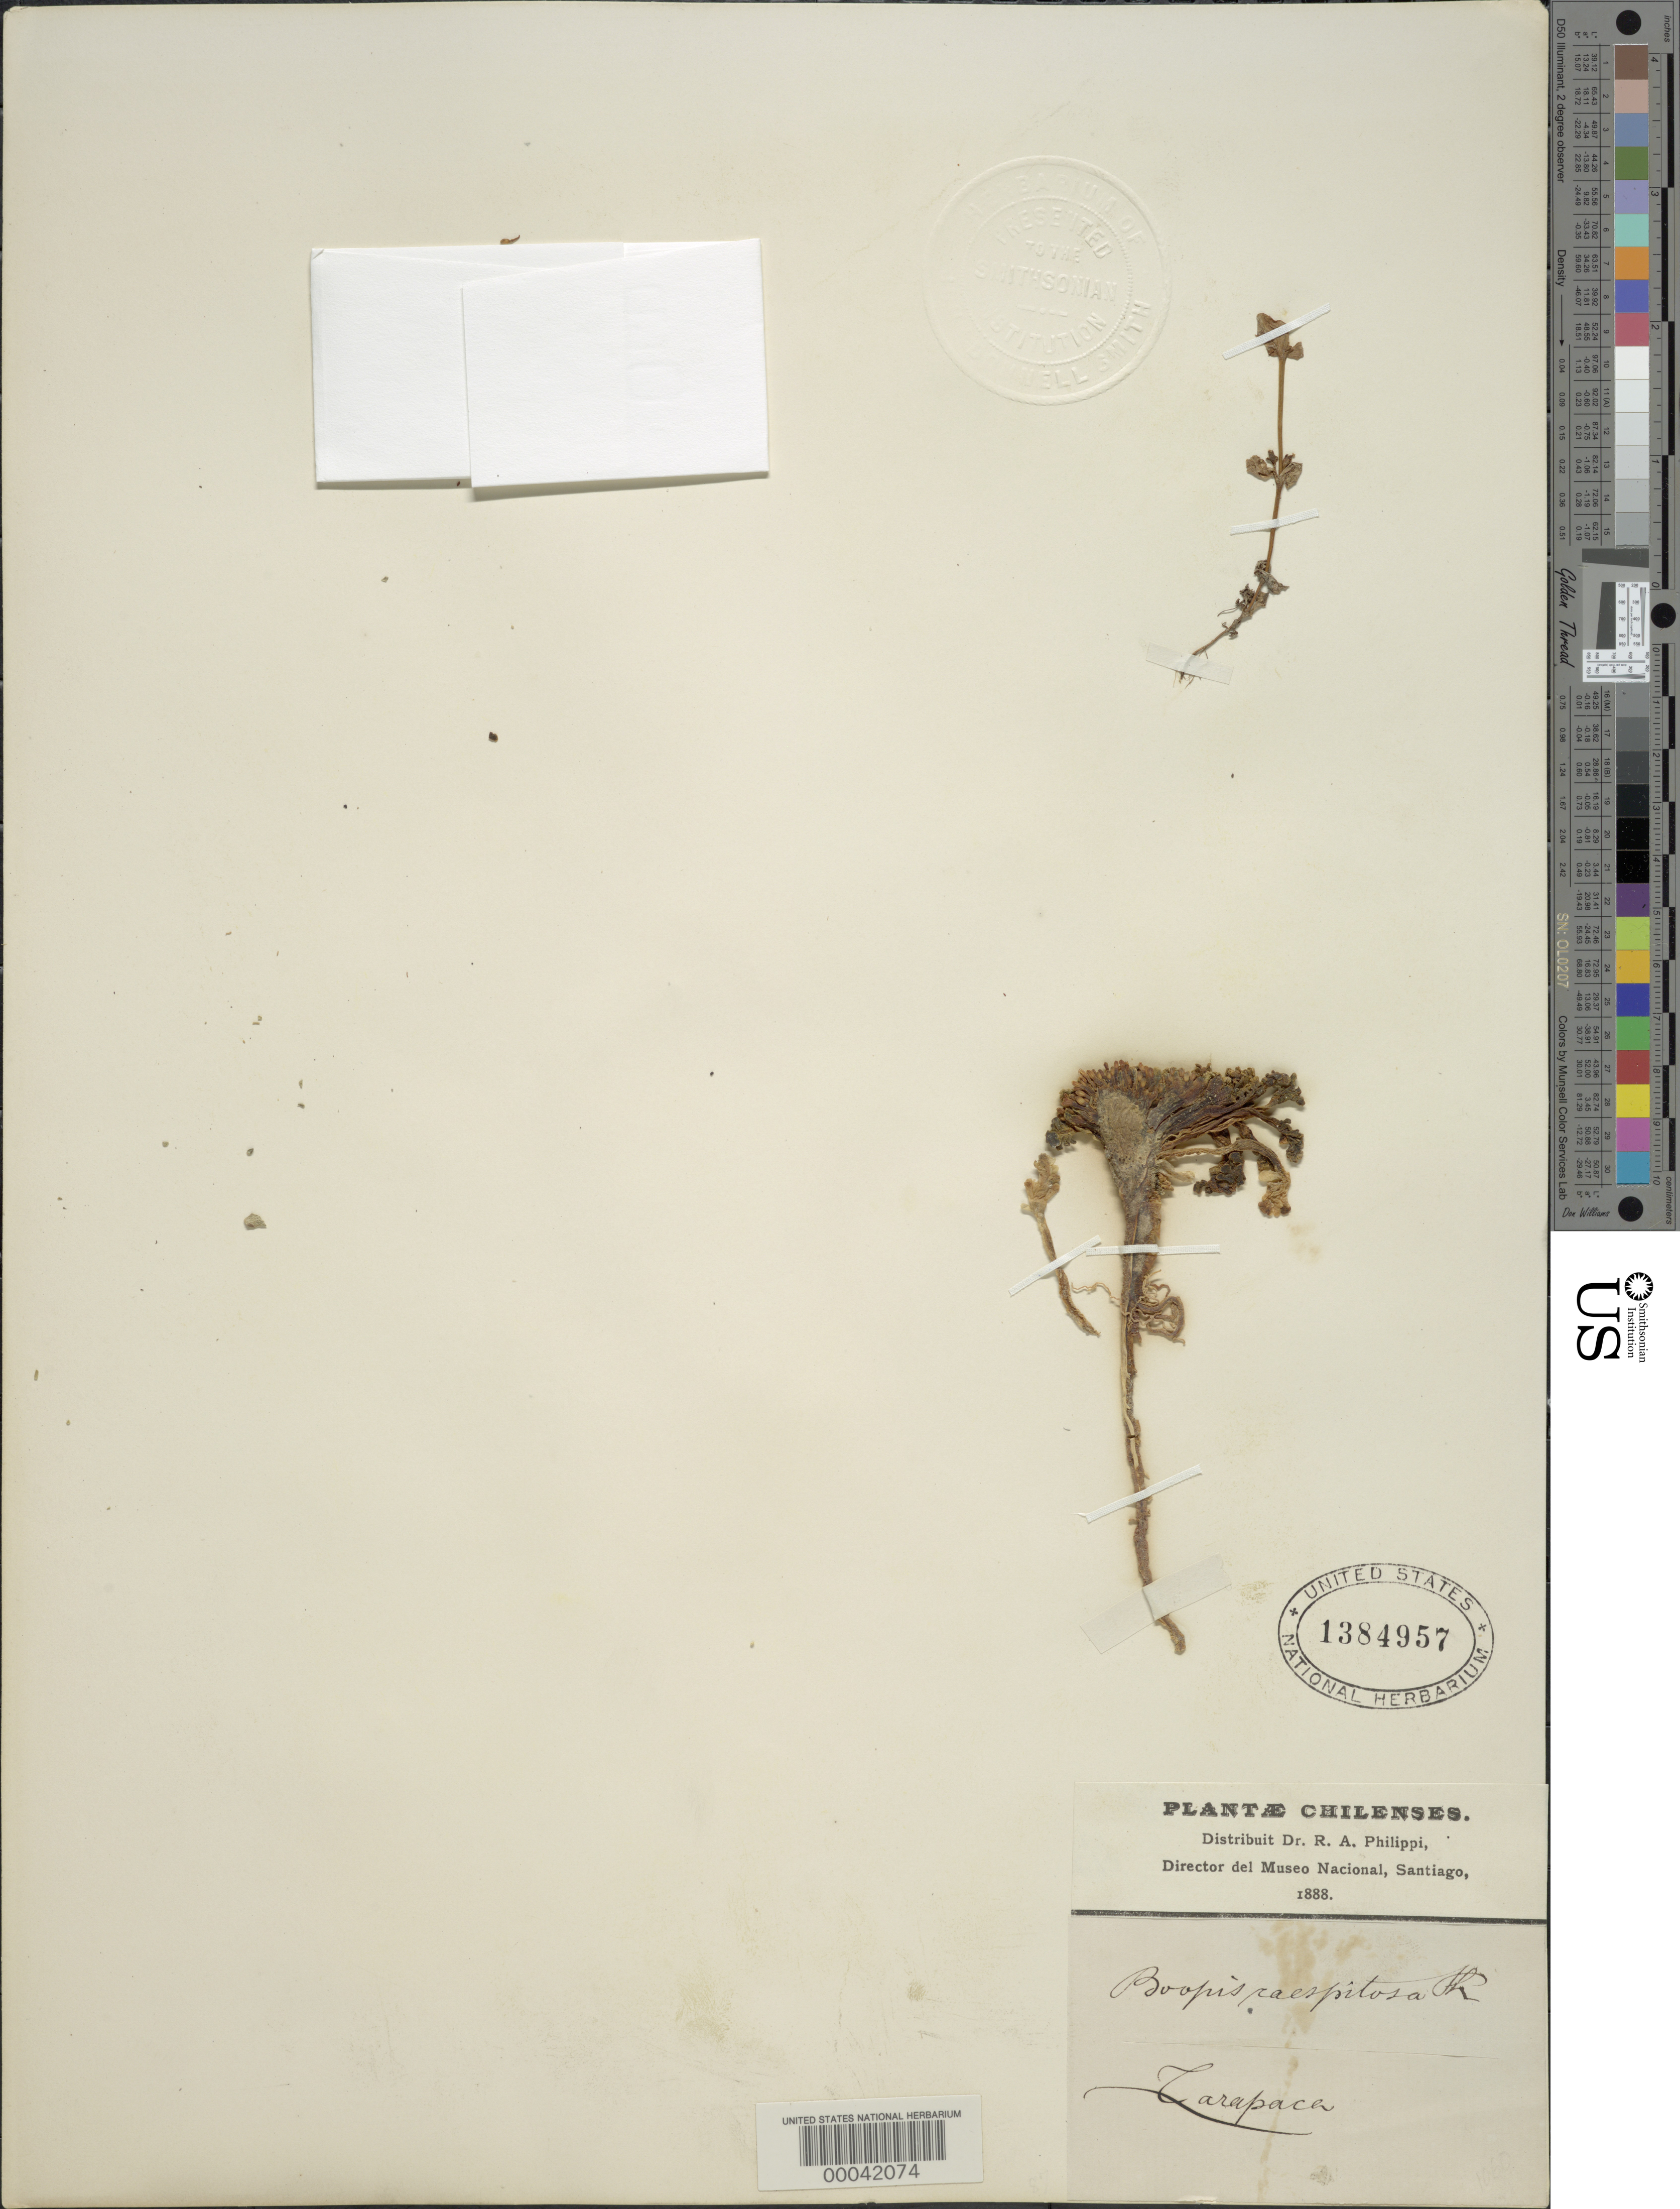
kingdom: Plantae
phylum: Tracheophyta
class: Magnoliopsida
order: Asterales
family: Calyceraceae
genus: Boopis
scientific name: Boopis caespitosa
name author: Phil.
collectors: R. A. Philippi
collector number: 1060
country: Chile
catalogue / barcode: US 1384957